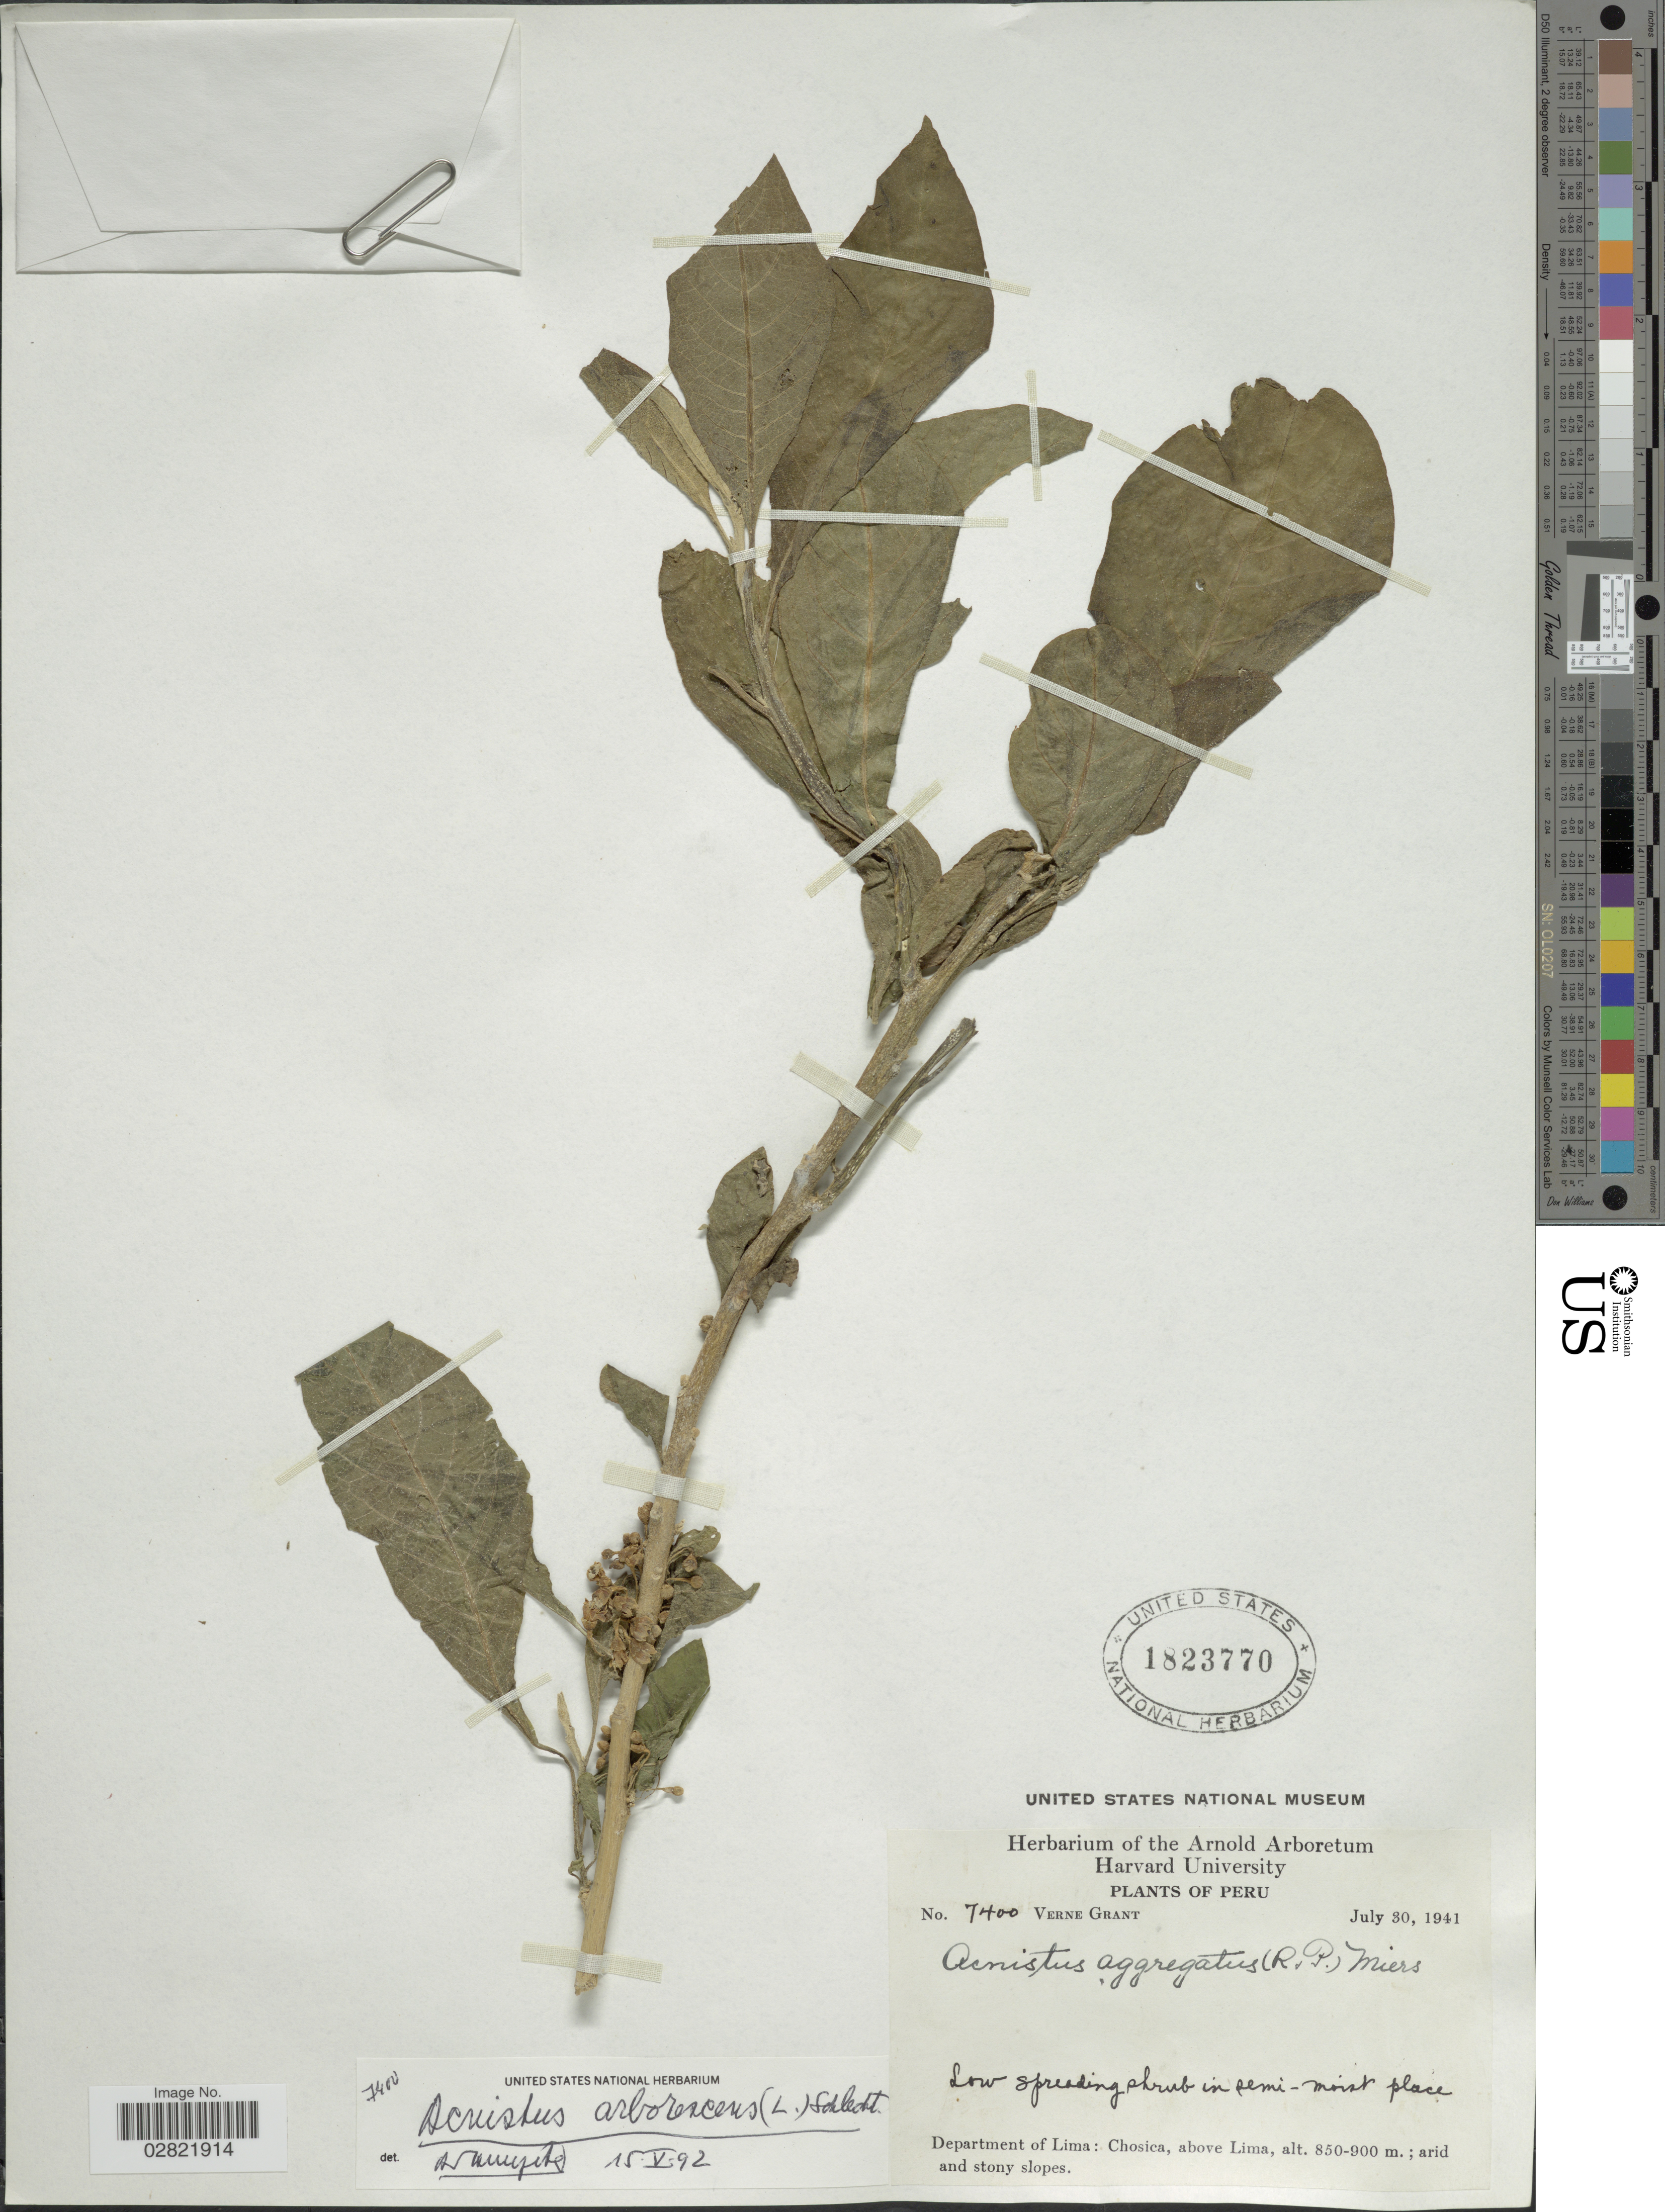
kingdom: Plantae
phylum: Tracheophyta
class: Magnoliopsida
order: Solanales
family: Solanaceae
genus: Acnistus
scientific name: Acnistus arborescens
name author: (L.) Schltdl.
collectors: V. Grant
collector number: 7400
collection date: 1941-07-30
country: Peru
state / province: Lima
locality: Department of Lima: Chosica, above Lima.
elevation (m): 850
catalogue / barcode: US 1823770